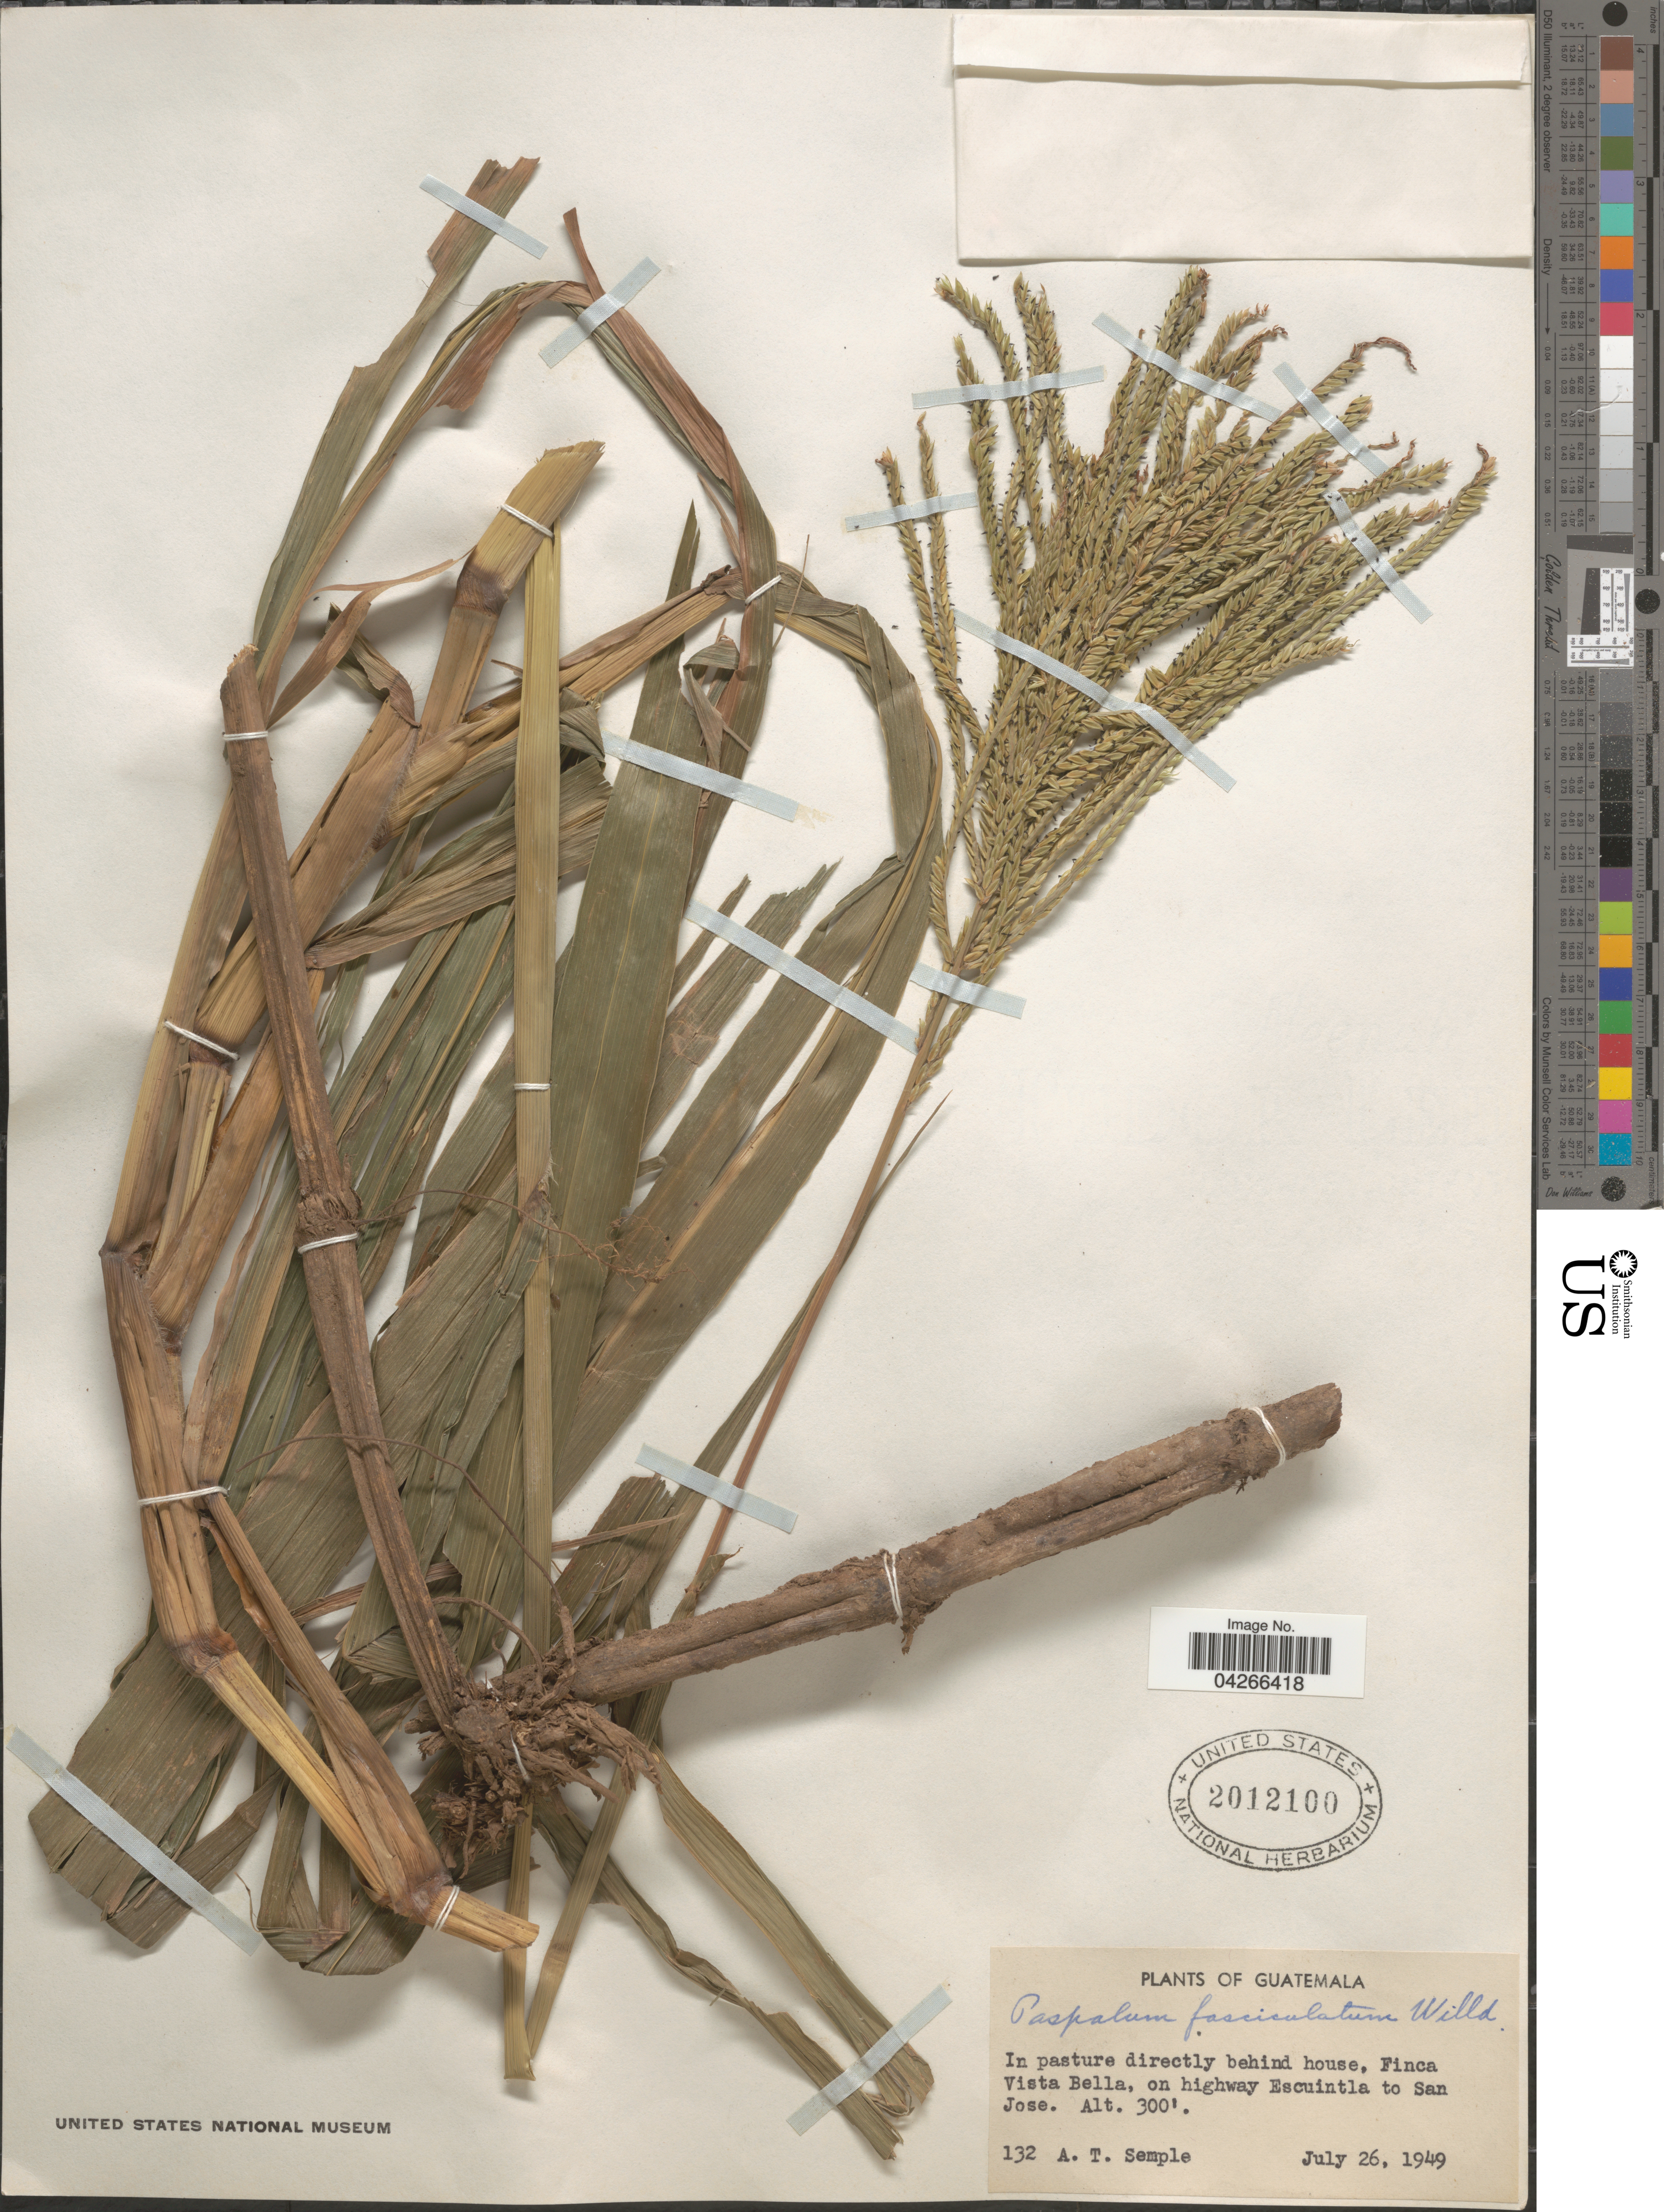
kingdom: Plantae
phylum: Tracheophyta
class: Liliopsida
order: Poales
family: Poaceae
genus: Paspalum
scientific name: Paspalum fasciculatum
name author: Willd. ex Flüggé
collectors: A. Semple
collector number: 132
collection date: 1949-07-26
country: Guatemala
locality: In pasture directly behind house, Finca Vista Bella, on highway Escuintla to San Jose.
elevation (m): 91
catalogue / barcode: US 2012100